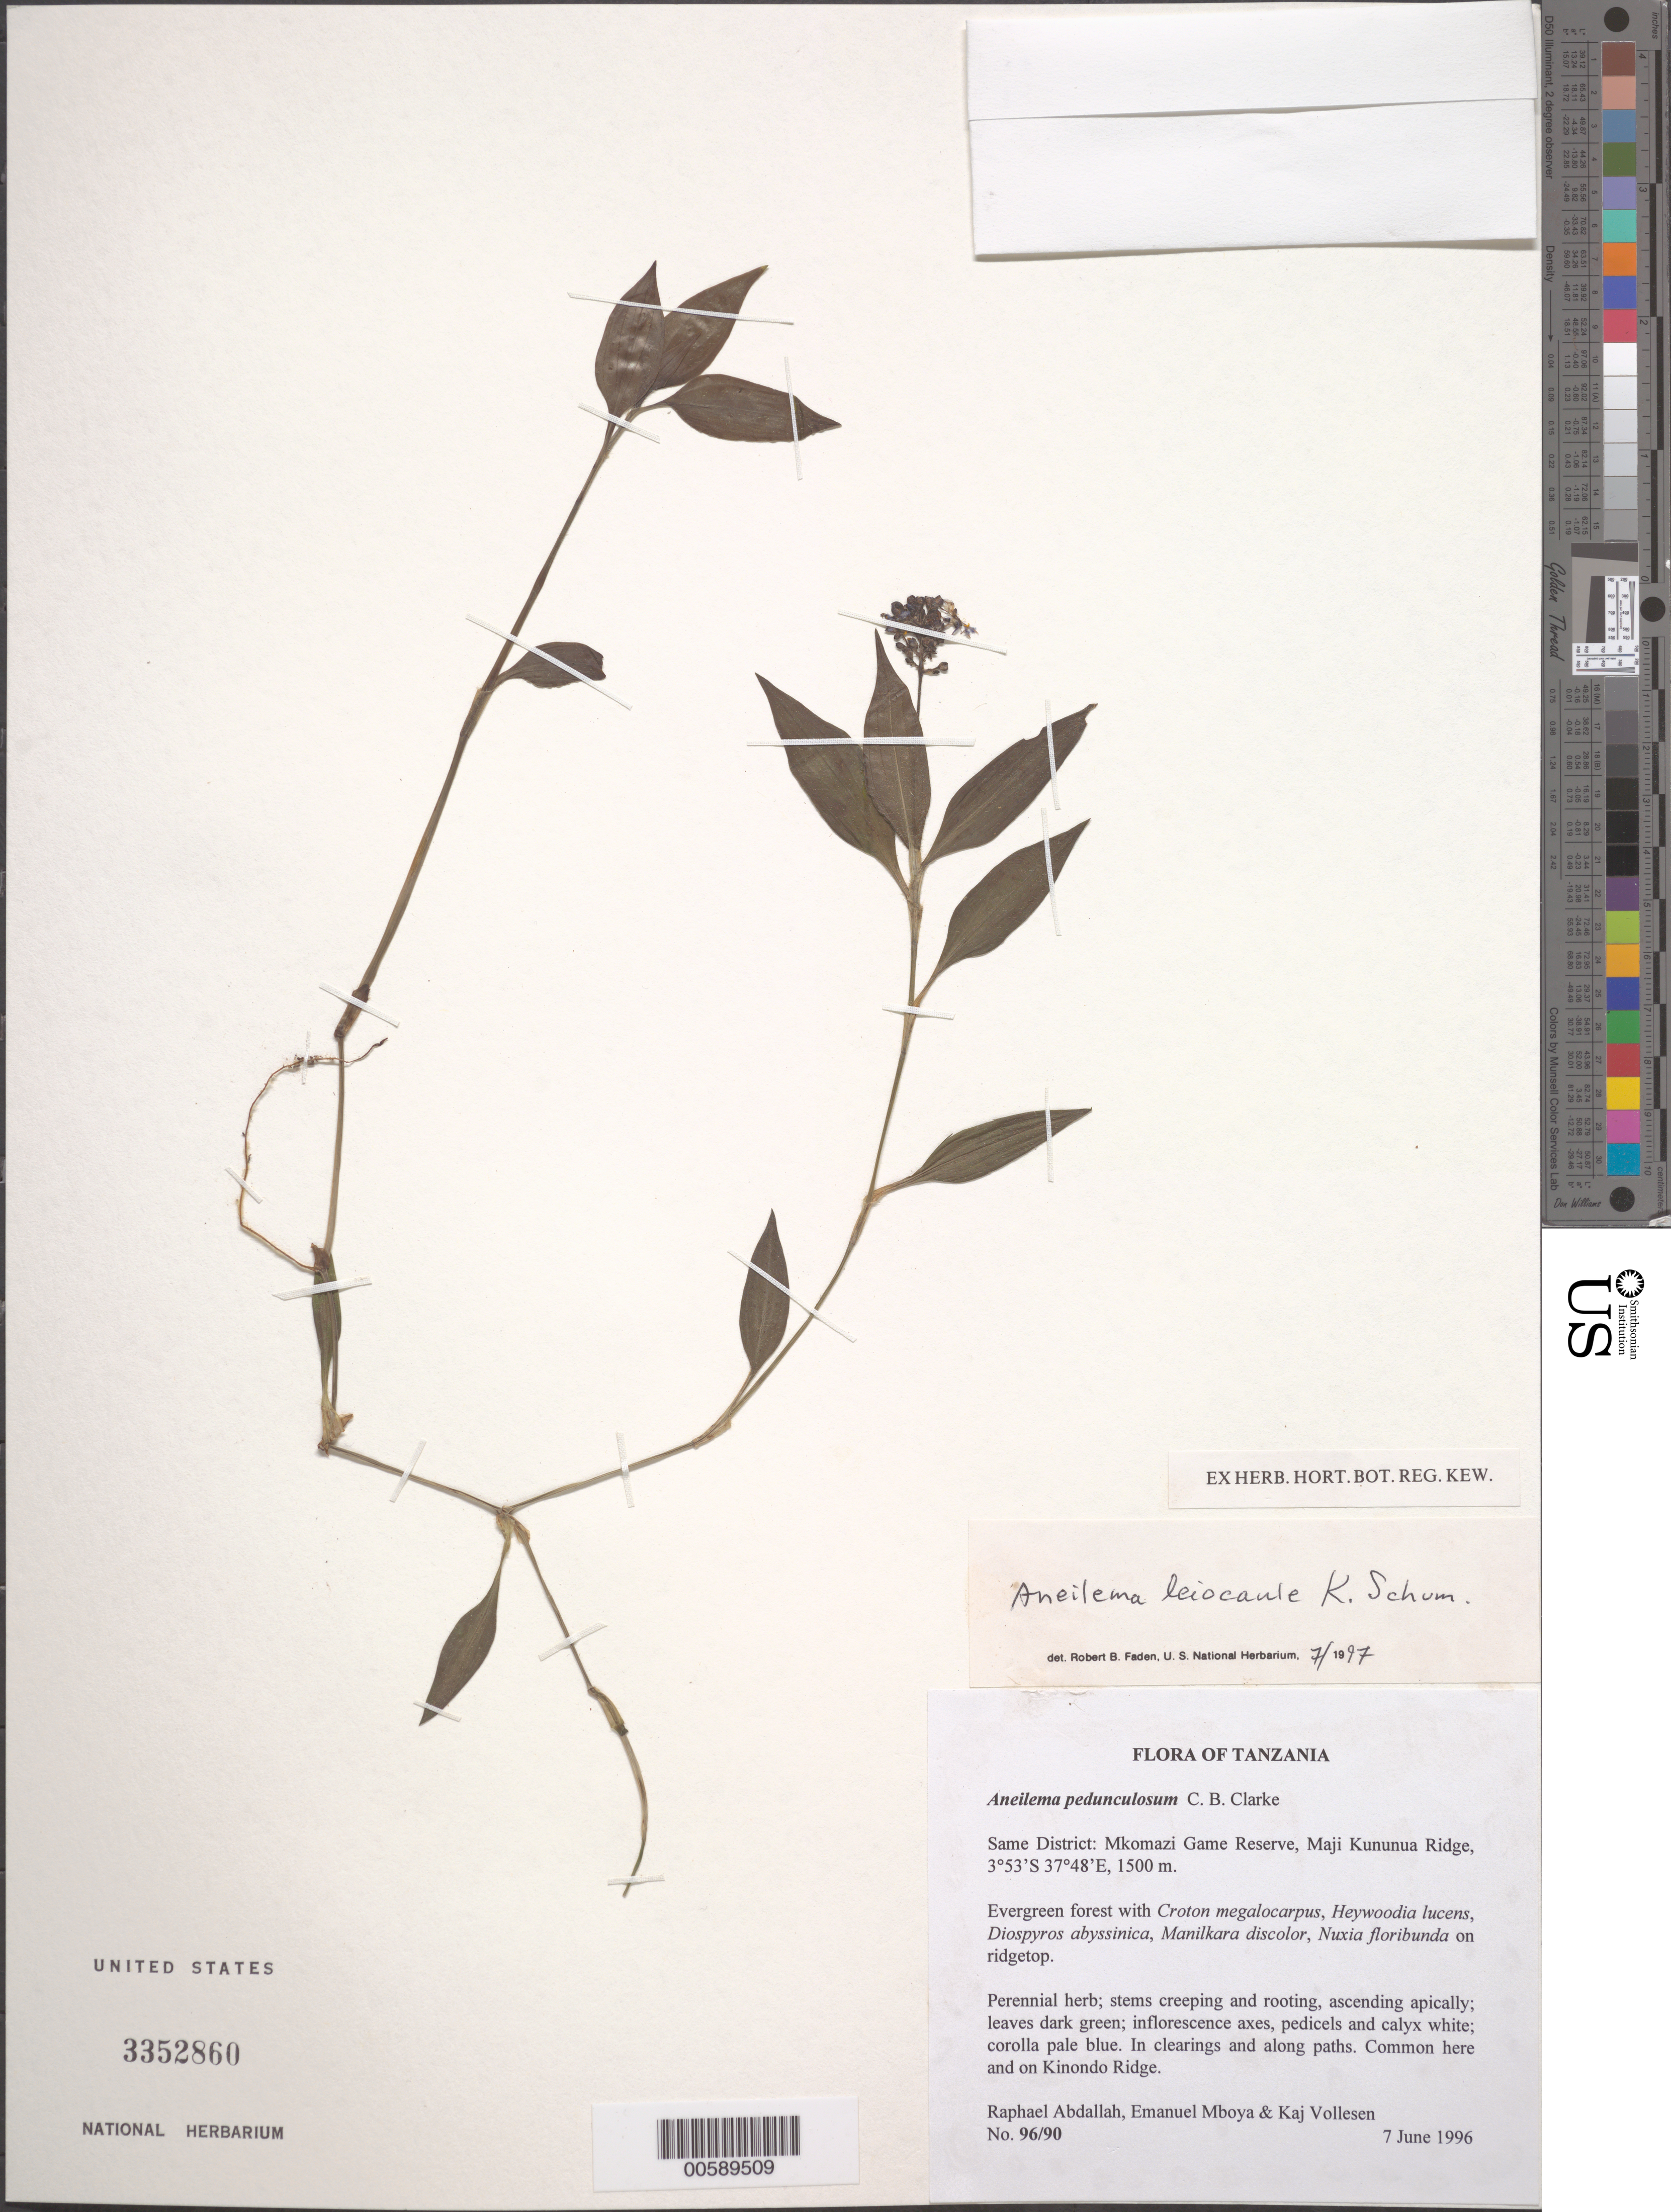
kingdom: Plantae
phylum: Tracheophyta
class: Liliopsida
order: Commelinales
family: Commelinaceae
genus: Aneilema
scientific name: Aneilema leiocaule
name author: K. Schum.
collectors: R. Abdallah, K. Vollesen & E. Mboya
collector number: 96/90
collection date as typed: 07 Jun 1996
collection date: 1996-06-07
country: Tanzania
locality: Mokomazi game reserve, maji kununua ridge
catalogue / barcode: US 3352860